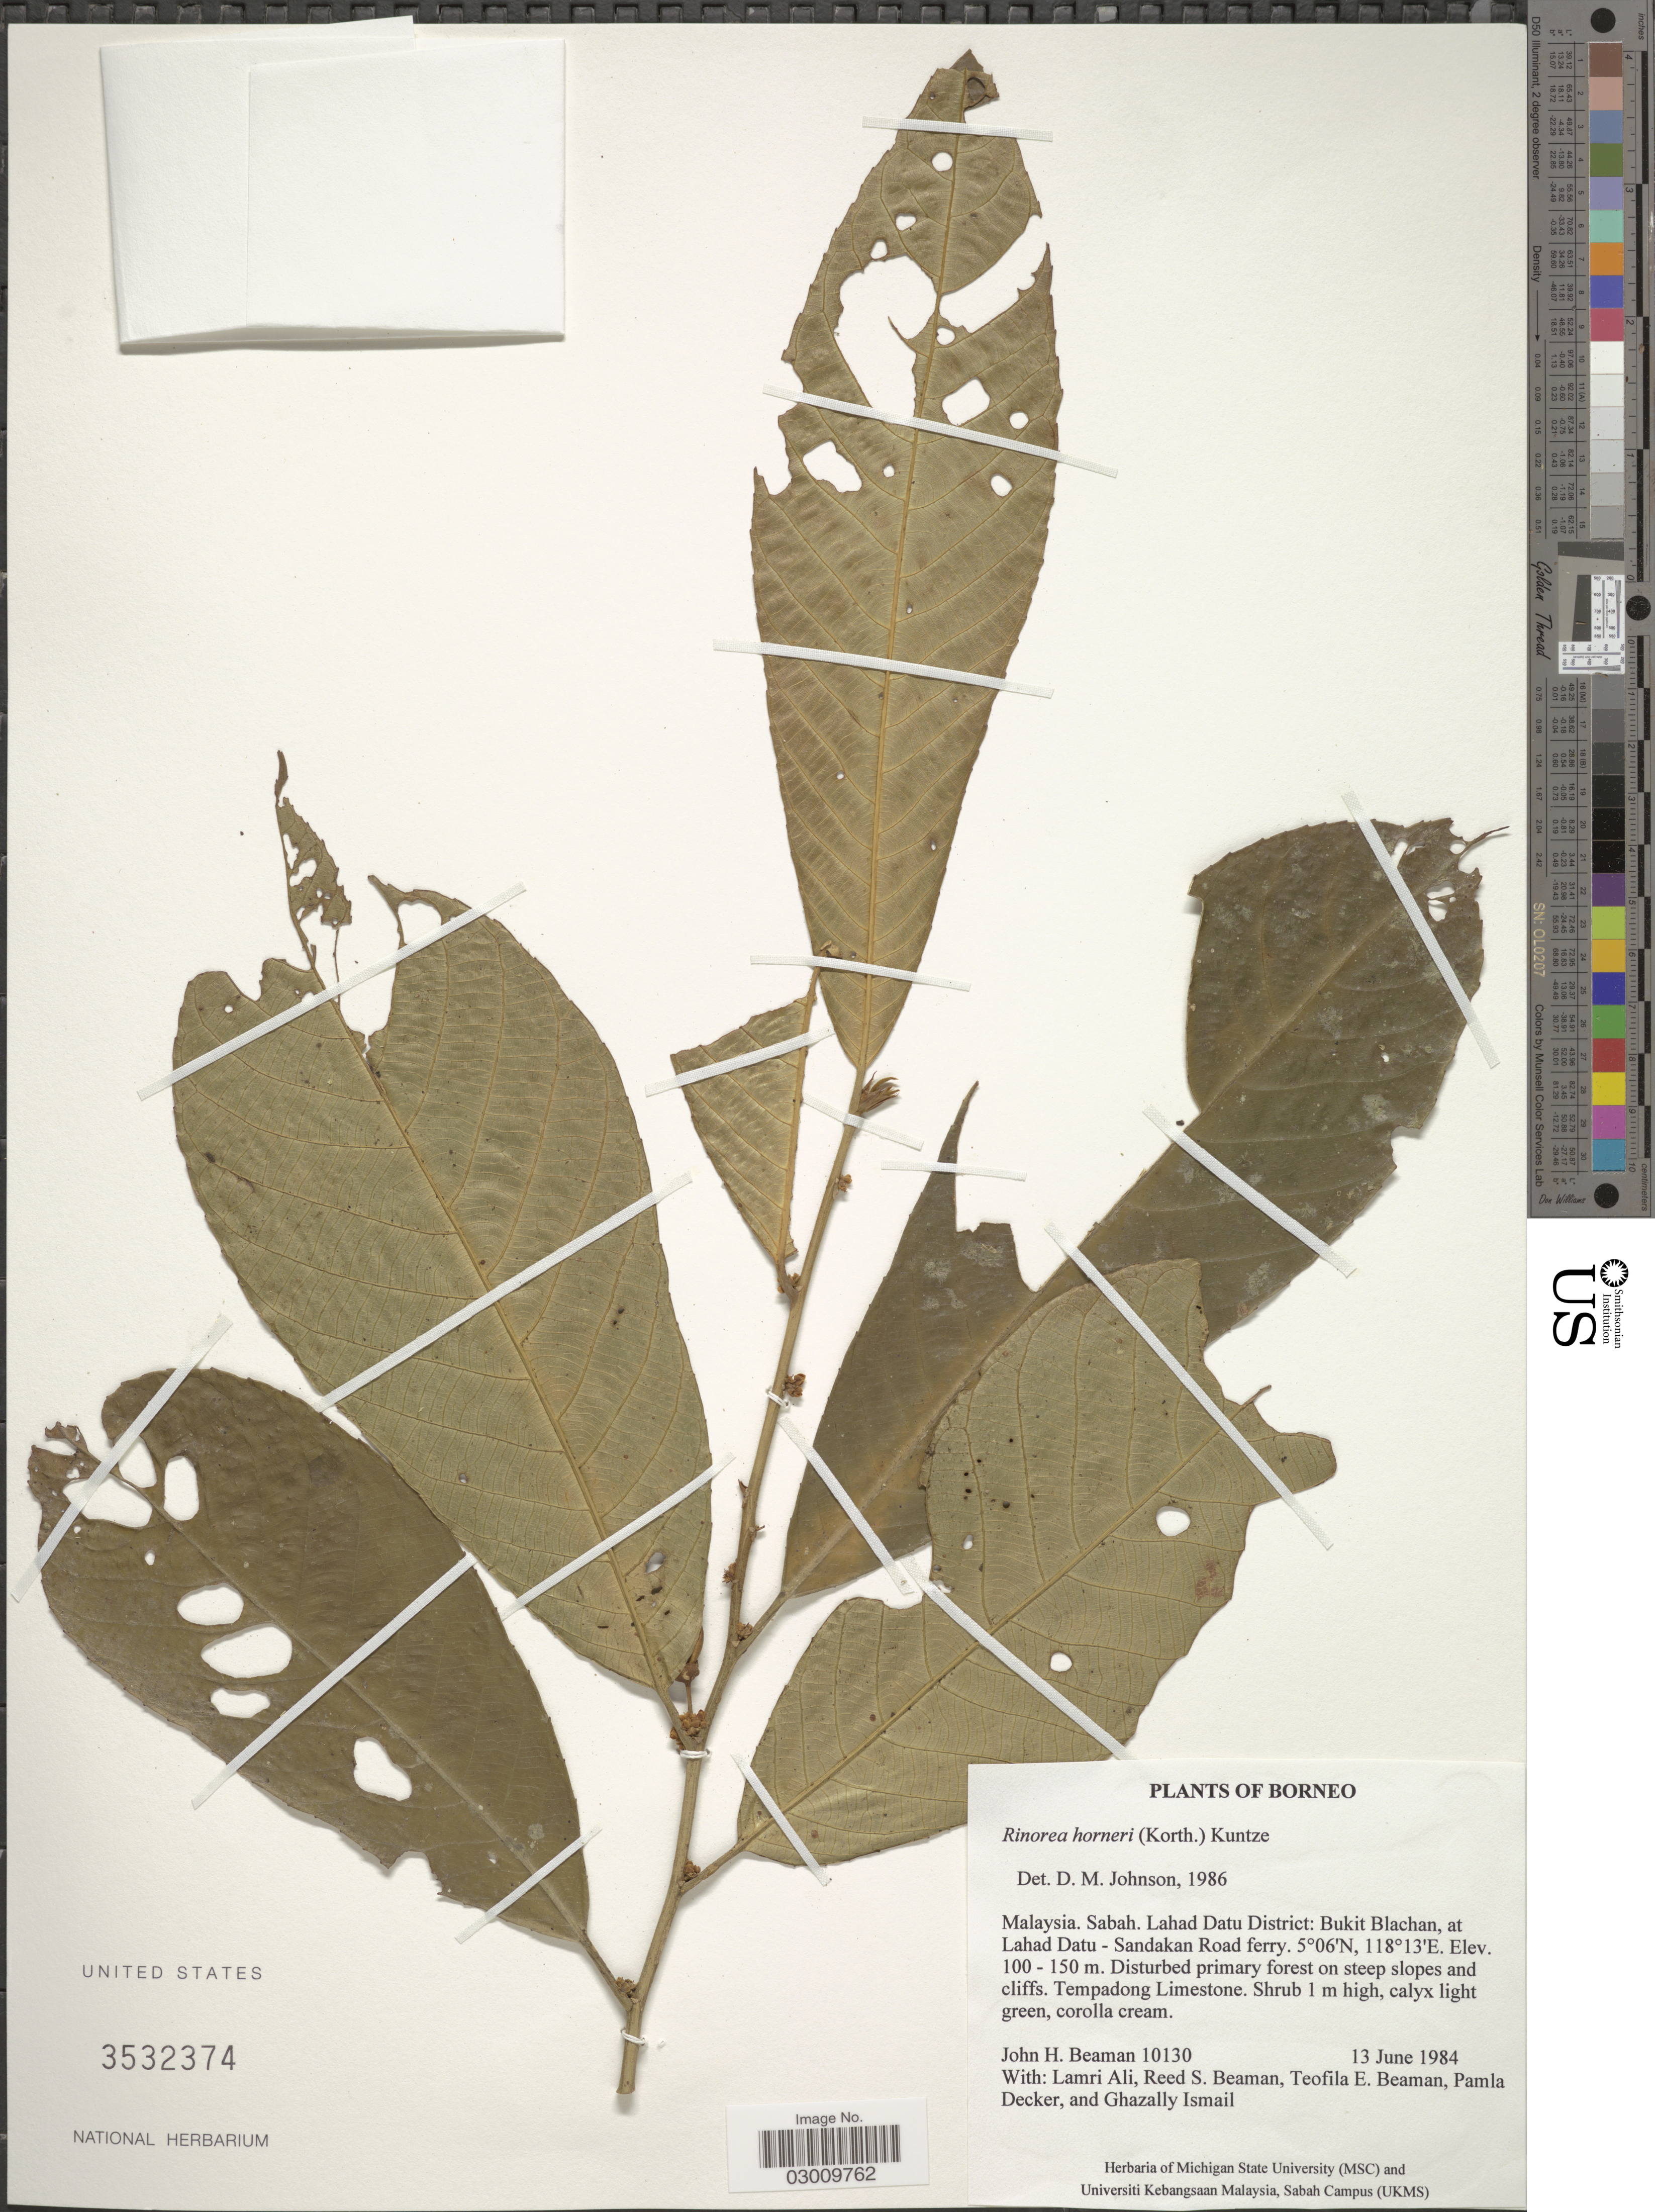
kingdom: Plantae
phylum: Tracheophyta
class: Magnoliopsida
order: Malpighiales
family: Violaceae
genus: Rinorea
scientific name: Rinorea horneri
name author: (Korth.) Kuntze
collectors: J. H. Beaman, L. Ali, R. S. Beaman, T. E. Beaman & et al.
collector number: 10130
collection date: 1984-06-13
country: Malaysia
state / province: Sabah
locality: Borneo. Lahad Datu District: Bukit Blachan, at Lahad Datu - Sandakan Road ferry.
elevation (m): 100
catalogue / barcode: US 3532374